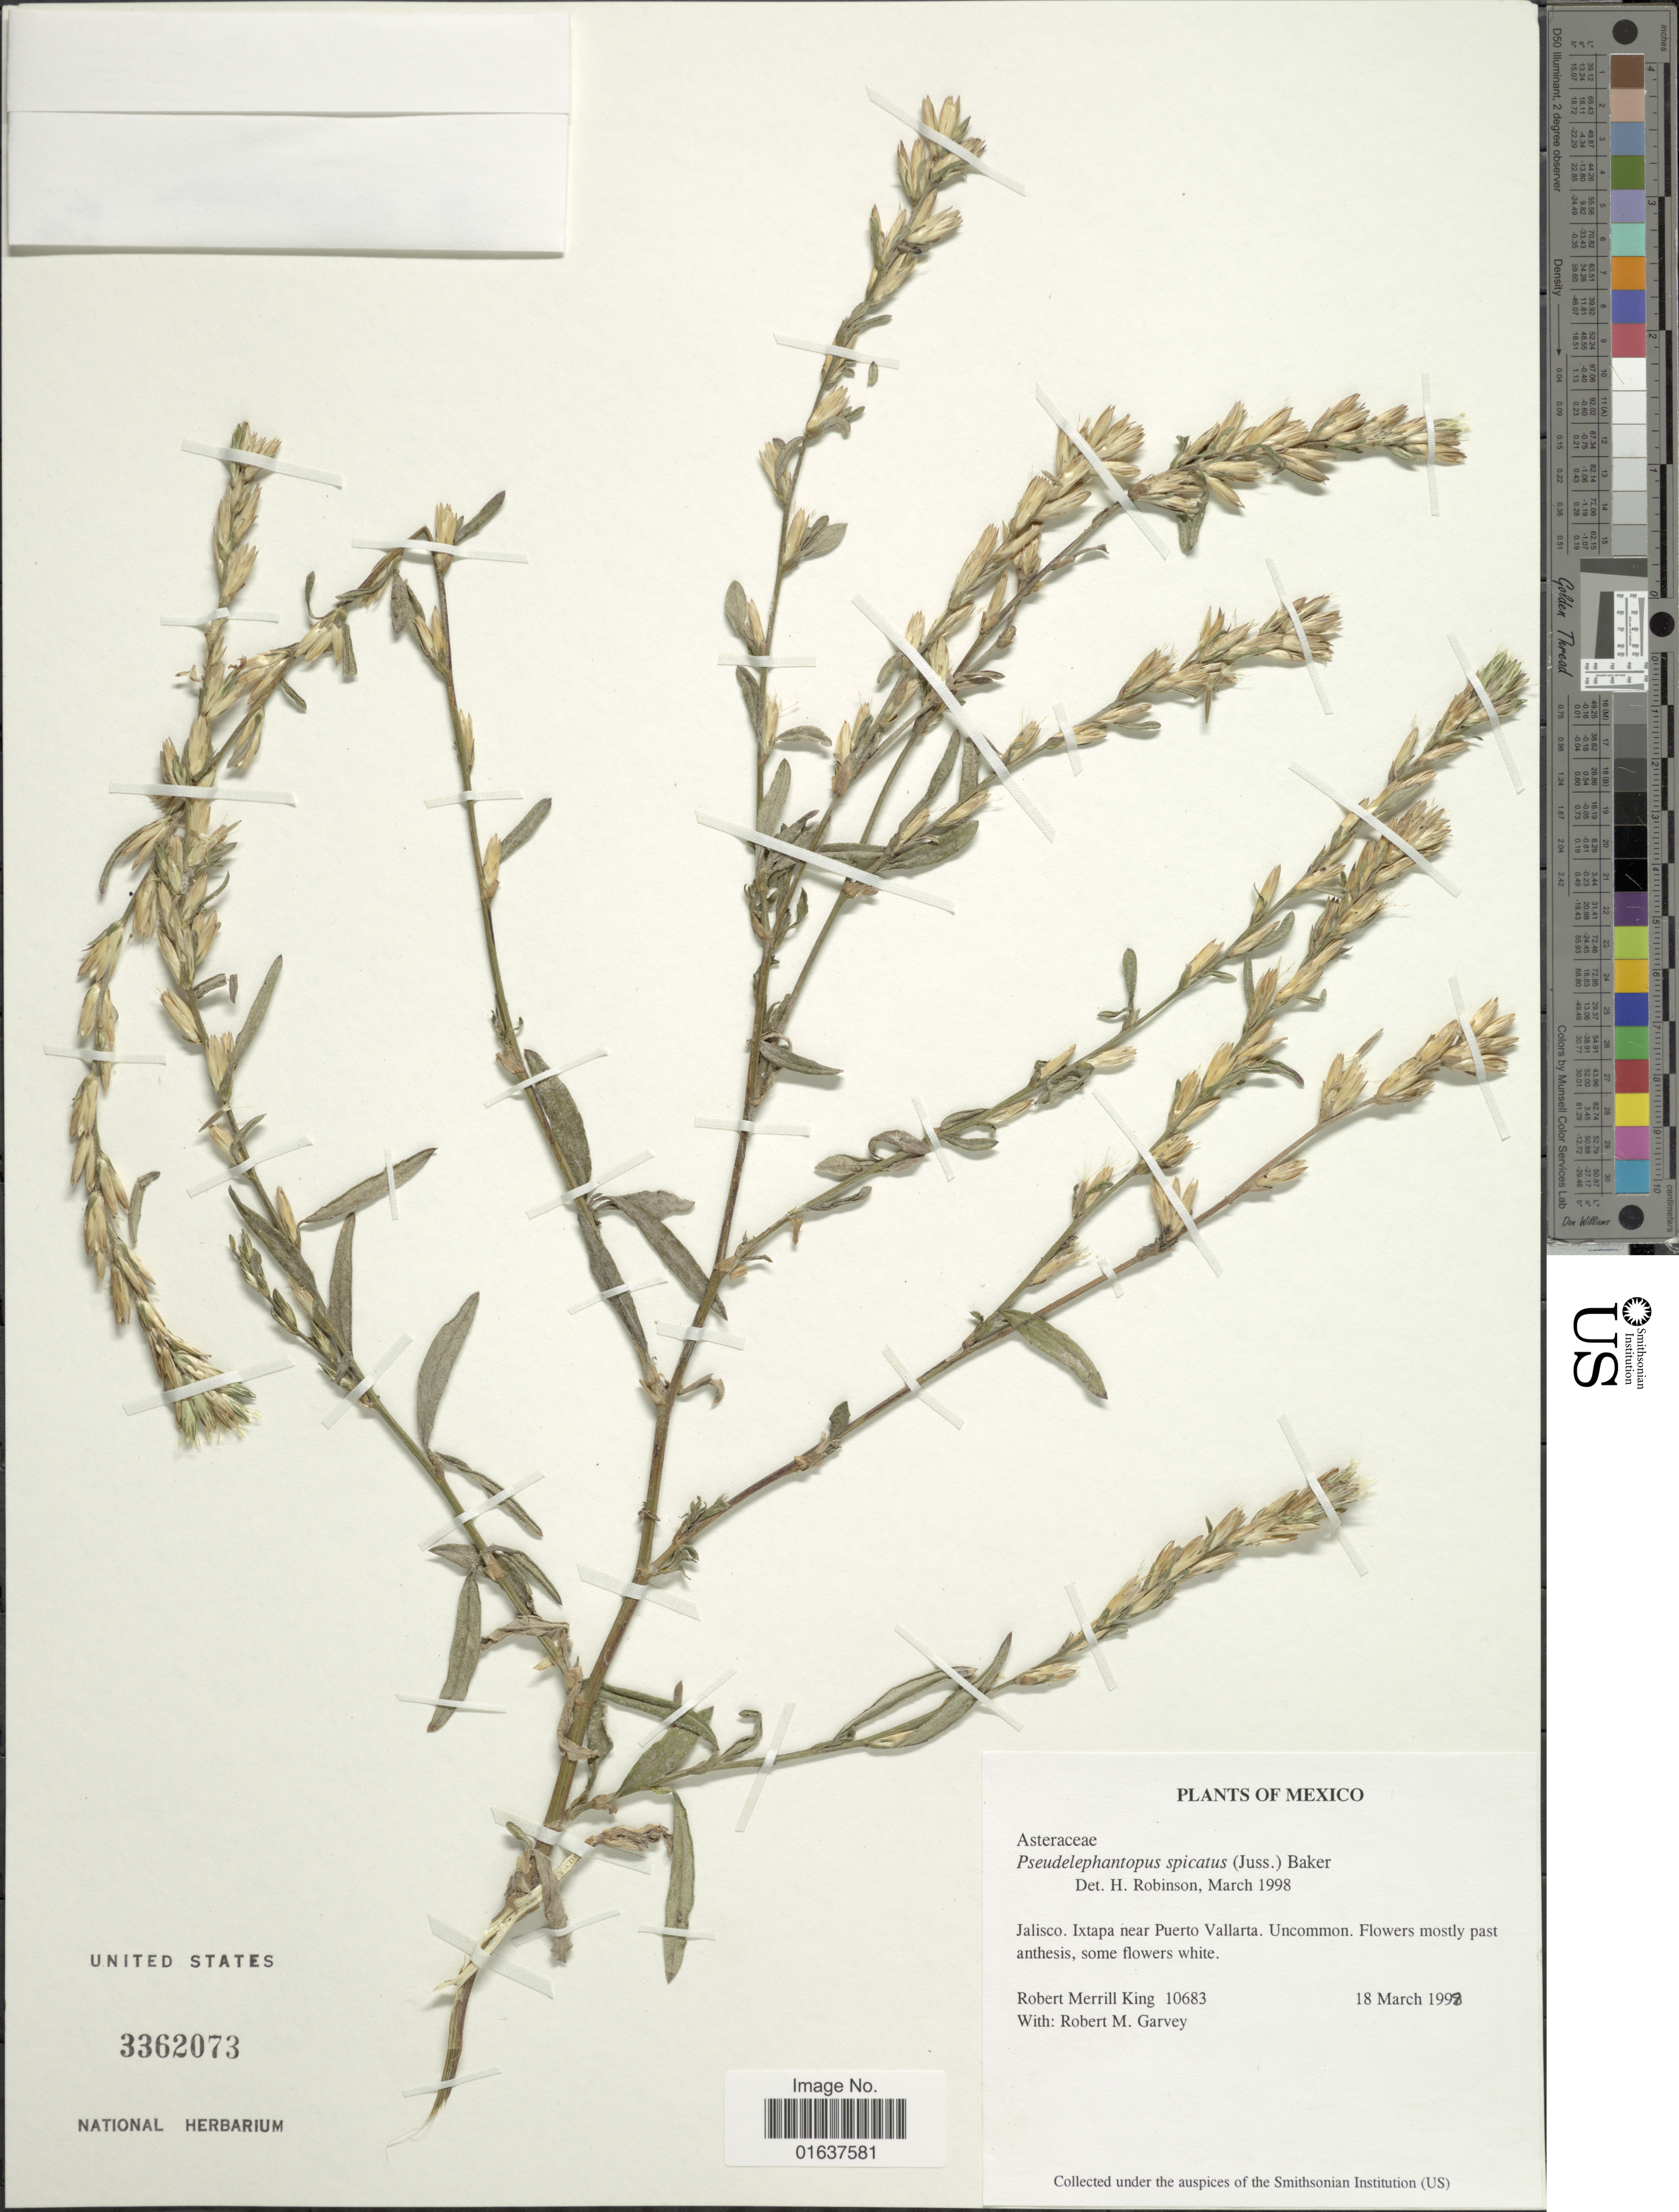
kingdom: Plantae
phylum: Tracheophyta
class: Magnoliopsida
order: Asterales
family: Asteraceae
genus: Pseudelephantopus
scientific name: Pseudelephantopus spicatus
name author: (Juss. ex Aubl.) C.F. Baker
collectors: R. M. King & R. Garvey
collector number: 10683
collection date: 1998-03-18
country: Mexico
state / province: Jalisco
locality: Ixtapa near Puerto Vallarta.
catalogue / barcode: US 3362073